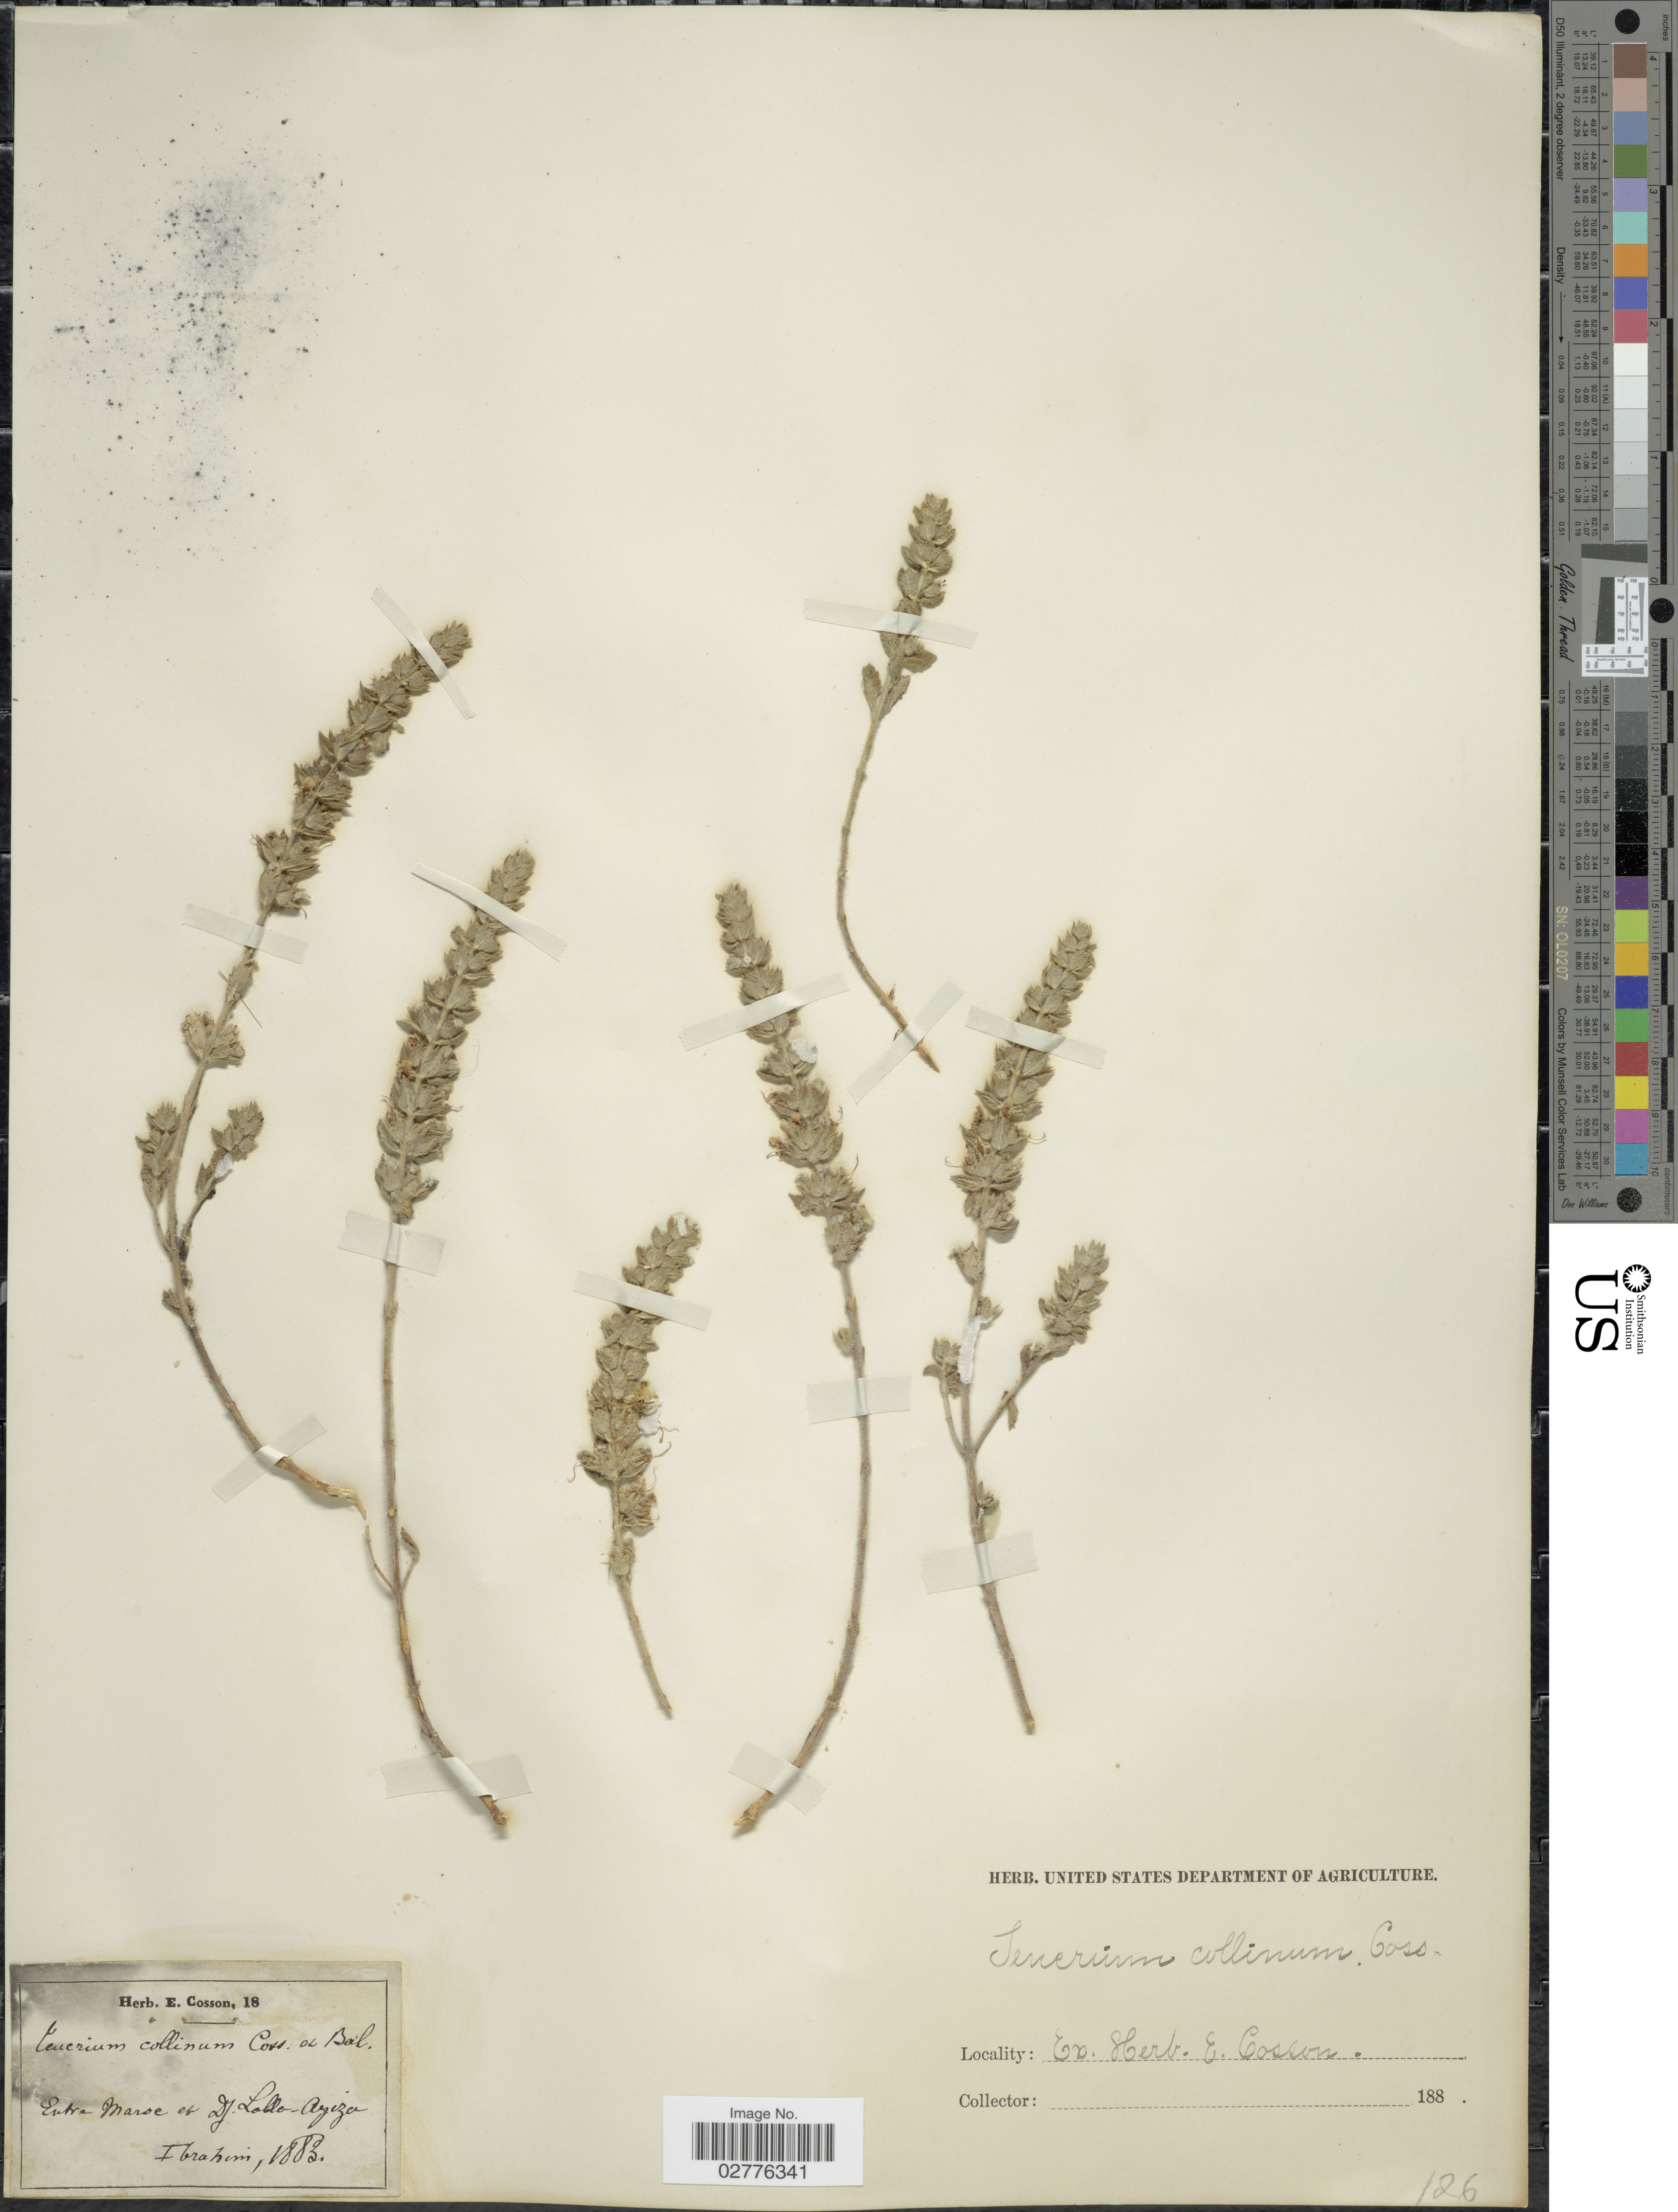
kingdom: Plantae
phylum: Tracheophyta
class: Magnoliopsida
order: Lamiales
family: Lamiaceae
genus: Teucrium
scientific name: Teucrium collinum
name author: Salisb.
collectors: -. Ibrahim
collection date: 1883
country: Morocco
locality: Entre Maroc et Dj. Lalla-Aziza.